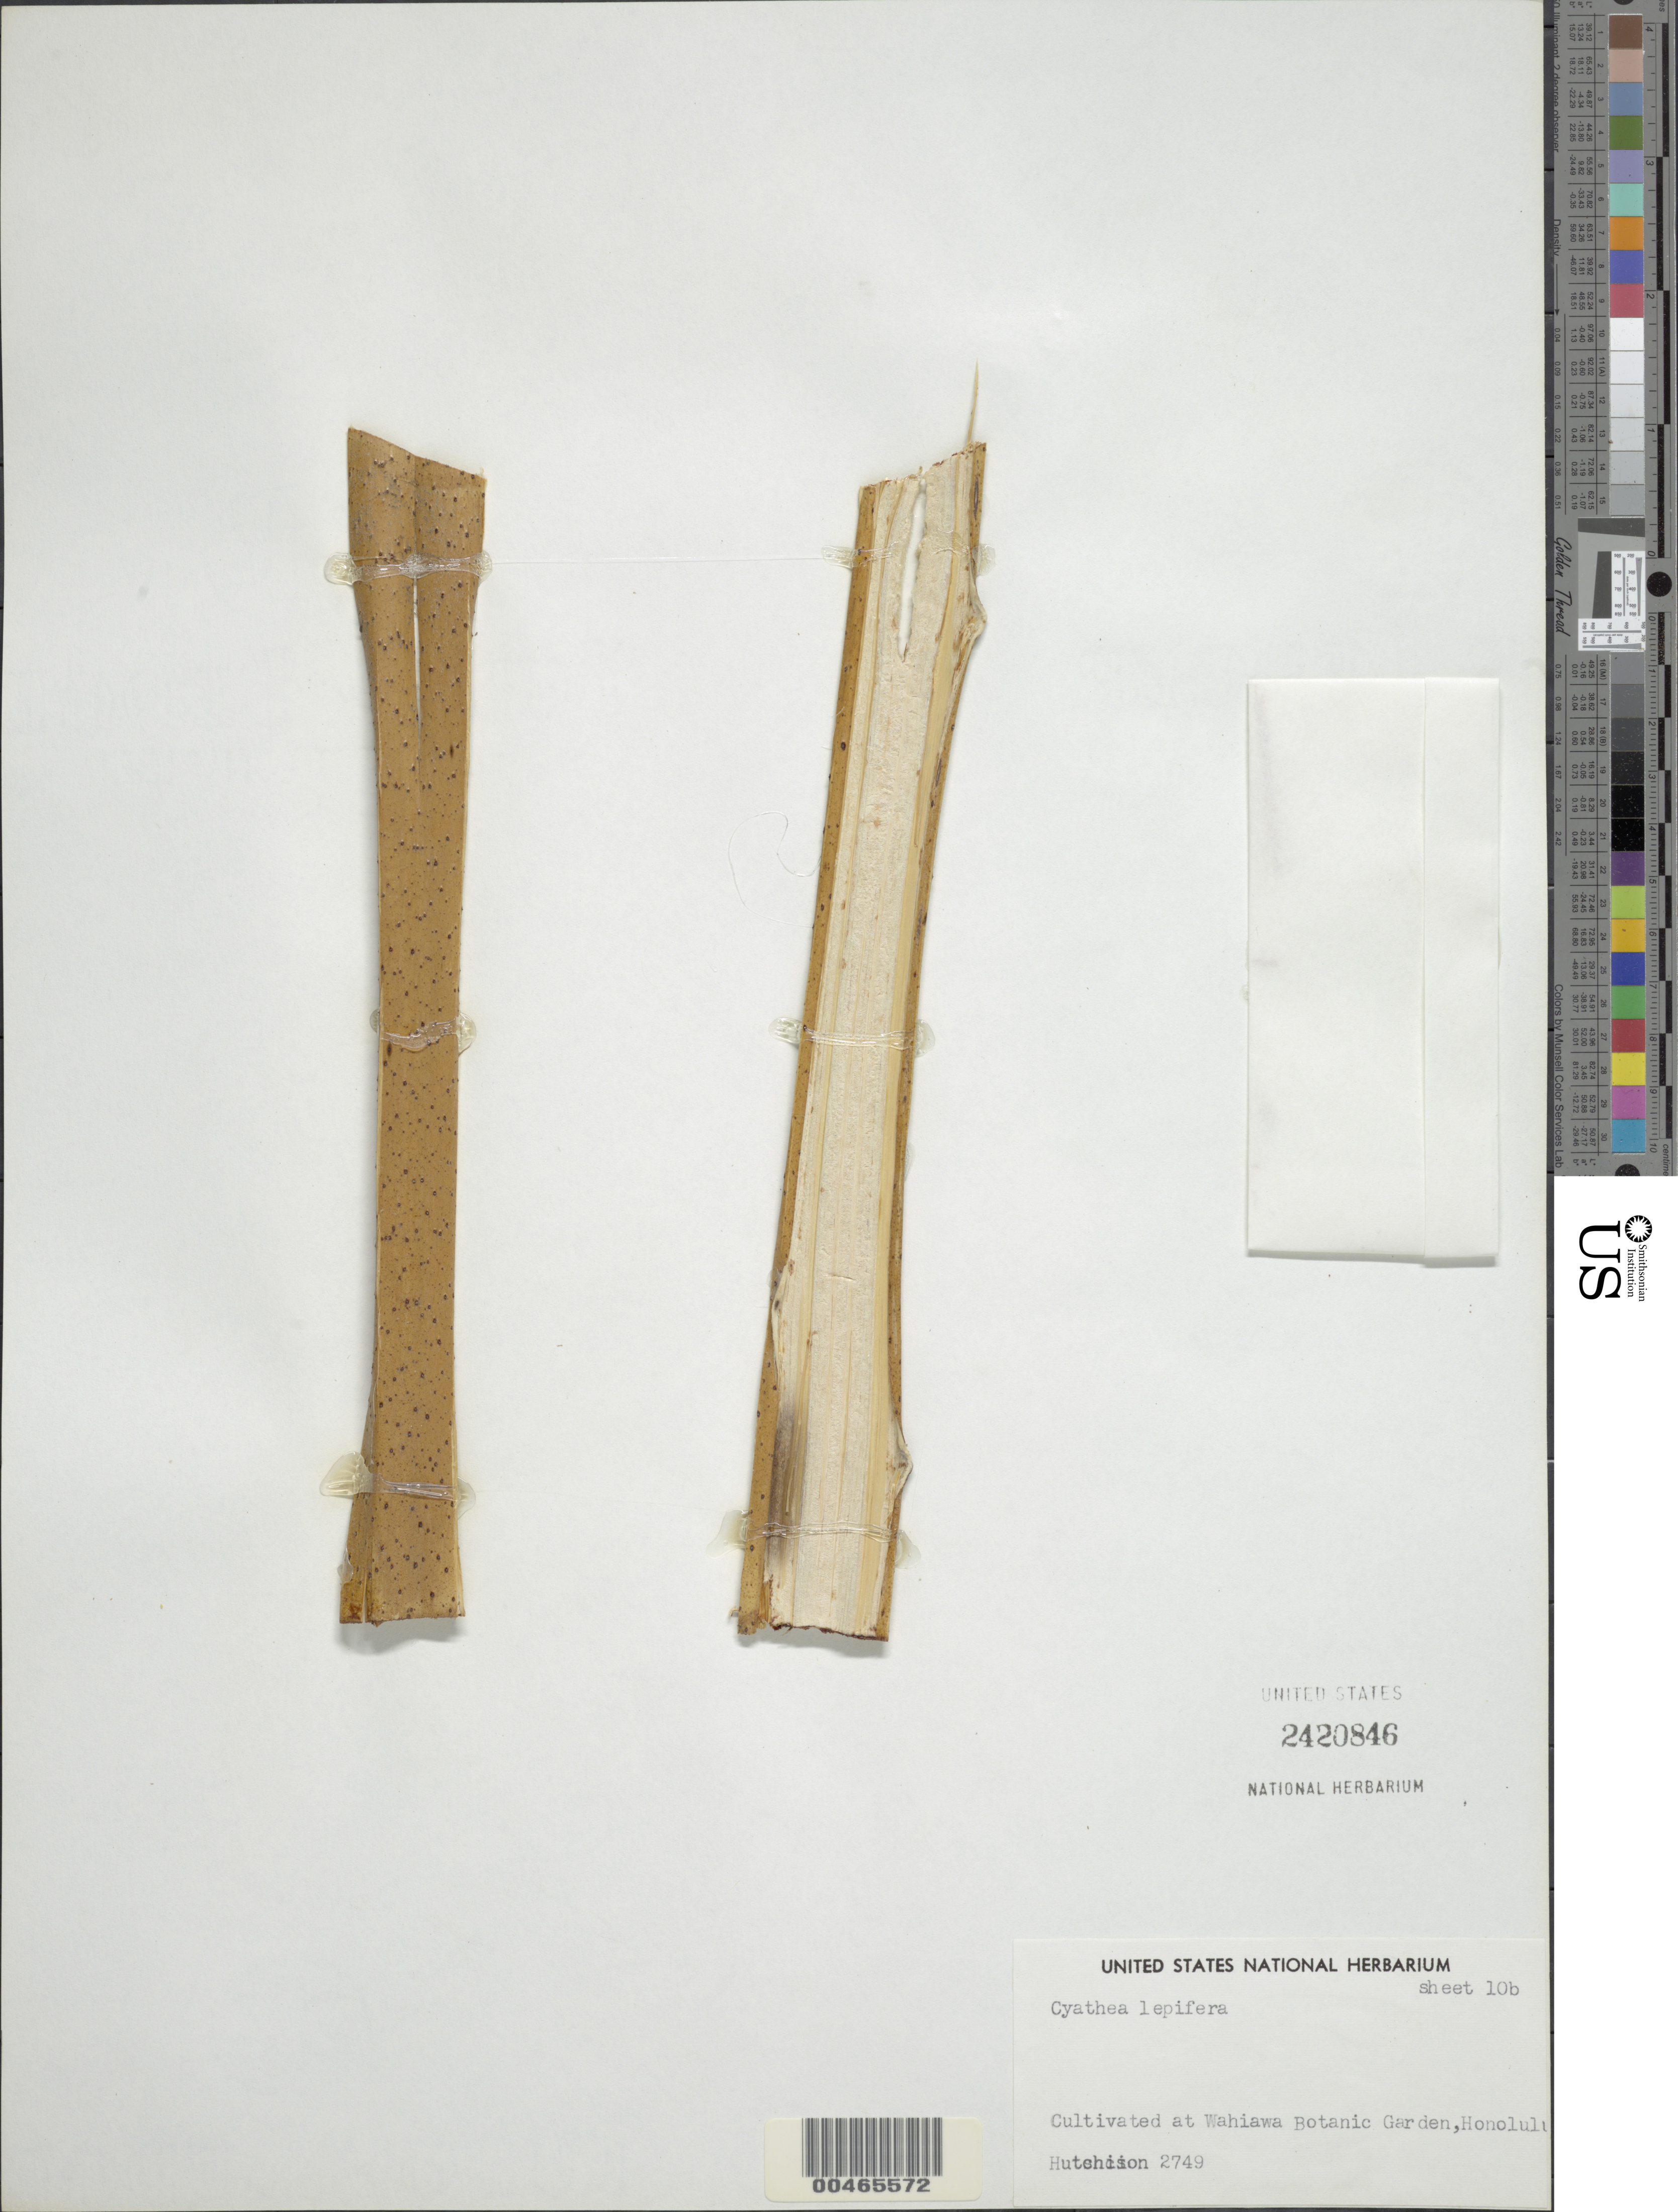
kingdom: Plantae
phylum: Tracheophyta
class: Polypodiopsida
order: Cyatheales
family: Cyatheaceae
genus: Alsophila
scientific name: Alsophila lepifera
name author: J. Sm. ex Hook.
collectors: P. C. Hutchison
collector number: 2749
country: United States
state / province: Hawaii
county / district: Honolulu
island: Oahu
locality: Wahiawa Botanic Garden, Honolulu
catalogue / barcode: US 2420846